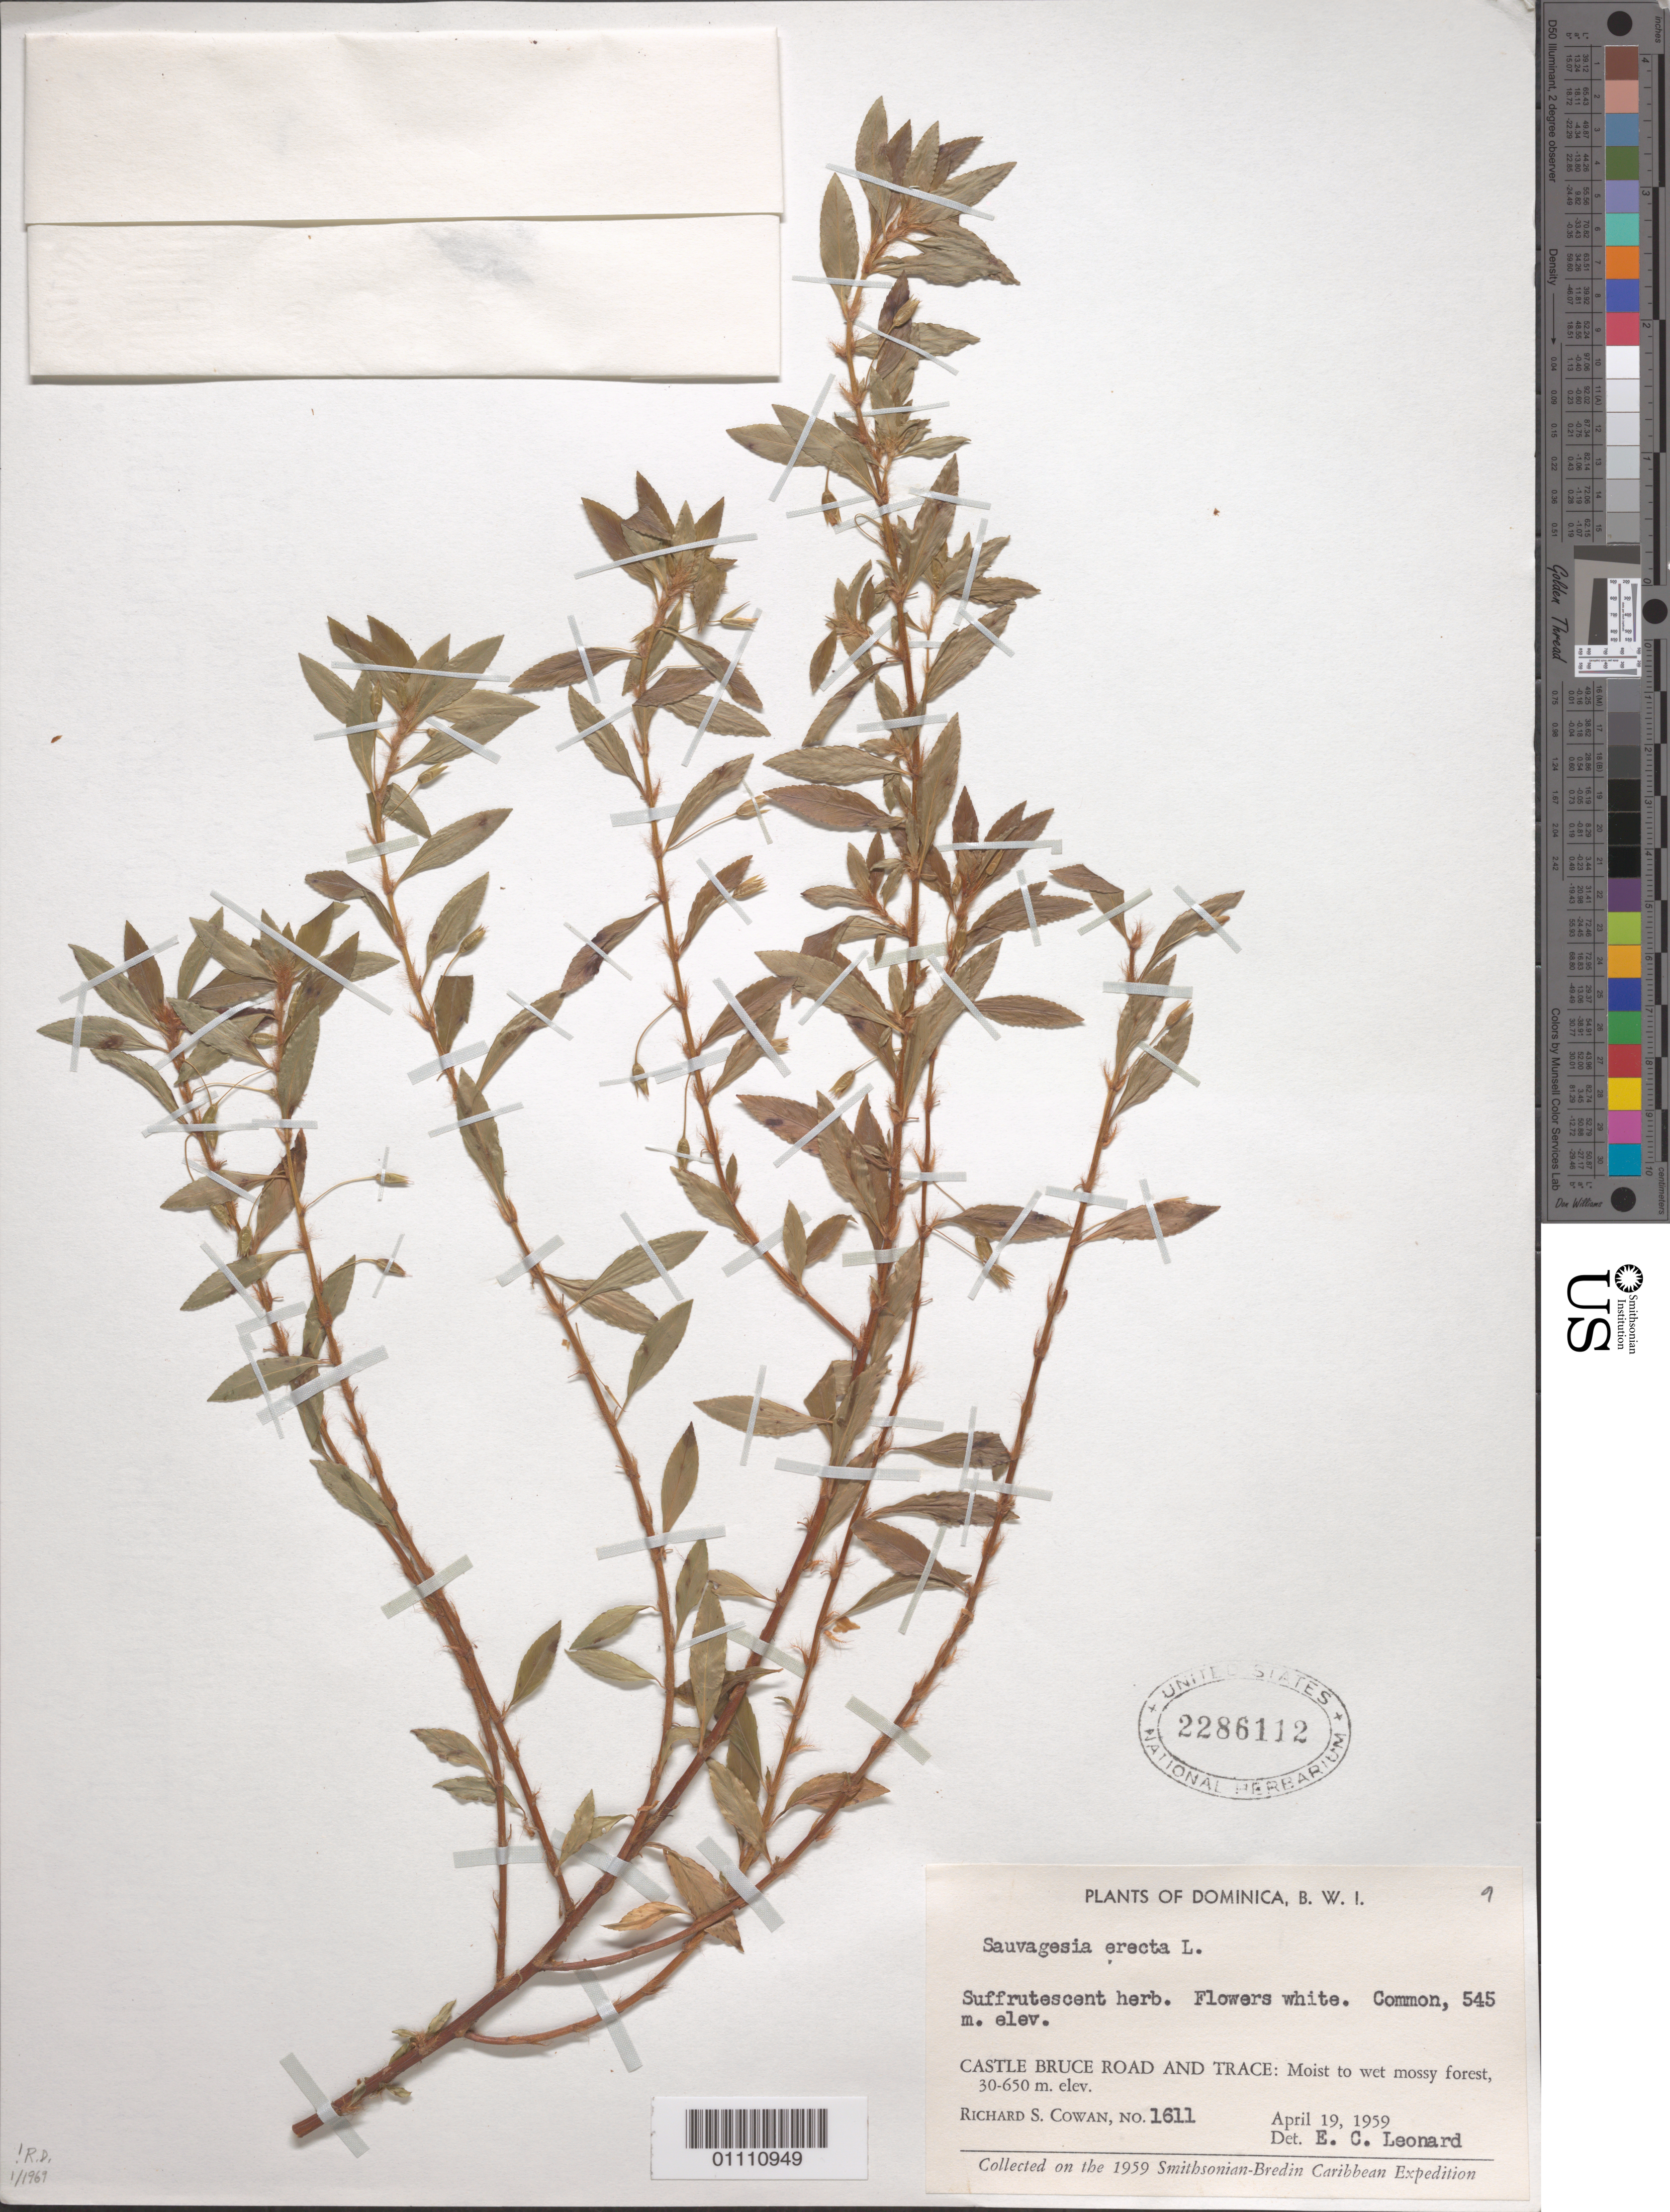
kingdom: Plantae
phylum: Tracheophyta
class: Magnoliopsida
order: Malpighiales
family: Ochnaceae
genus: Sauvagesia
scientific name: Sauvagesia erecta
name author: L.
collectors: R. S. Cowan & E. C. Leonard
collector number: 1611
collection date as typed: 19 Apr 1959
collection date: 1959-04-19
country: Dominica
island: Dominica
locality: Castle Bruce Road and Trace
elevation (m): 545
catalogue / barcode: US 2286112